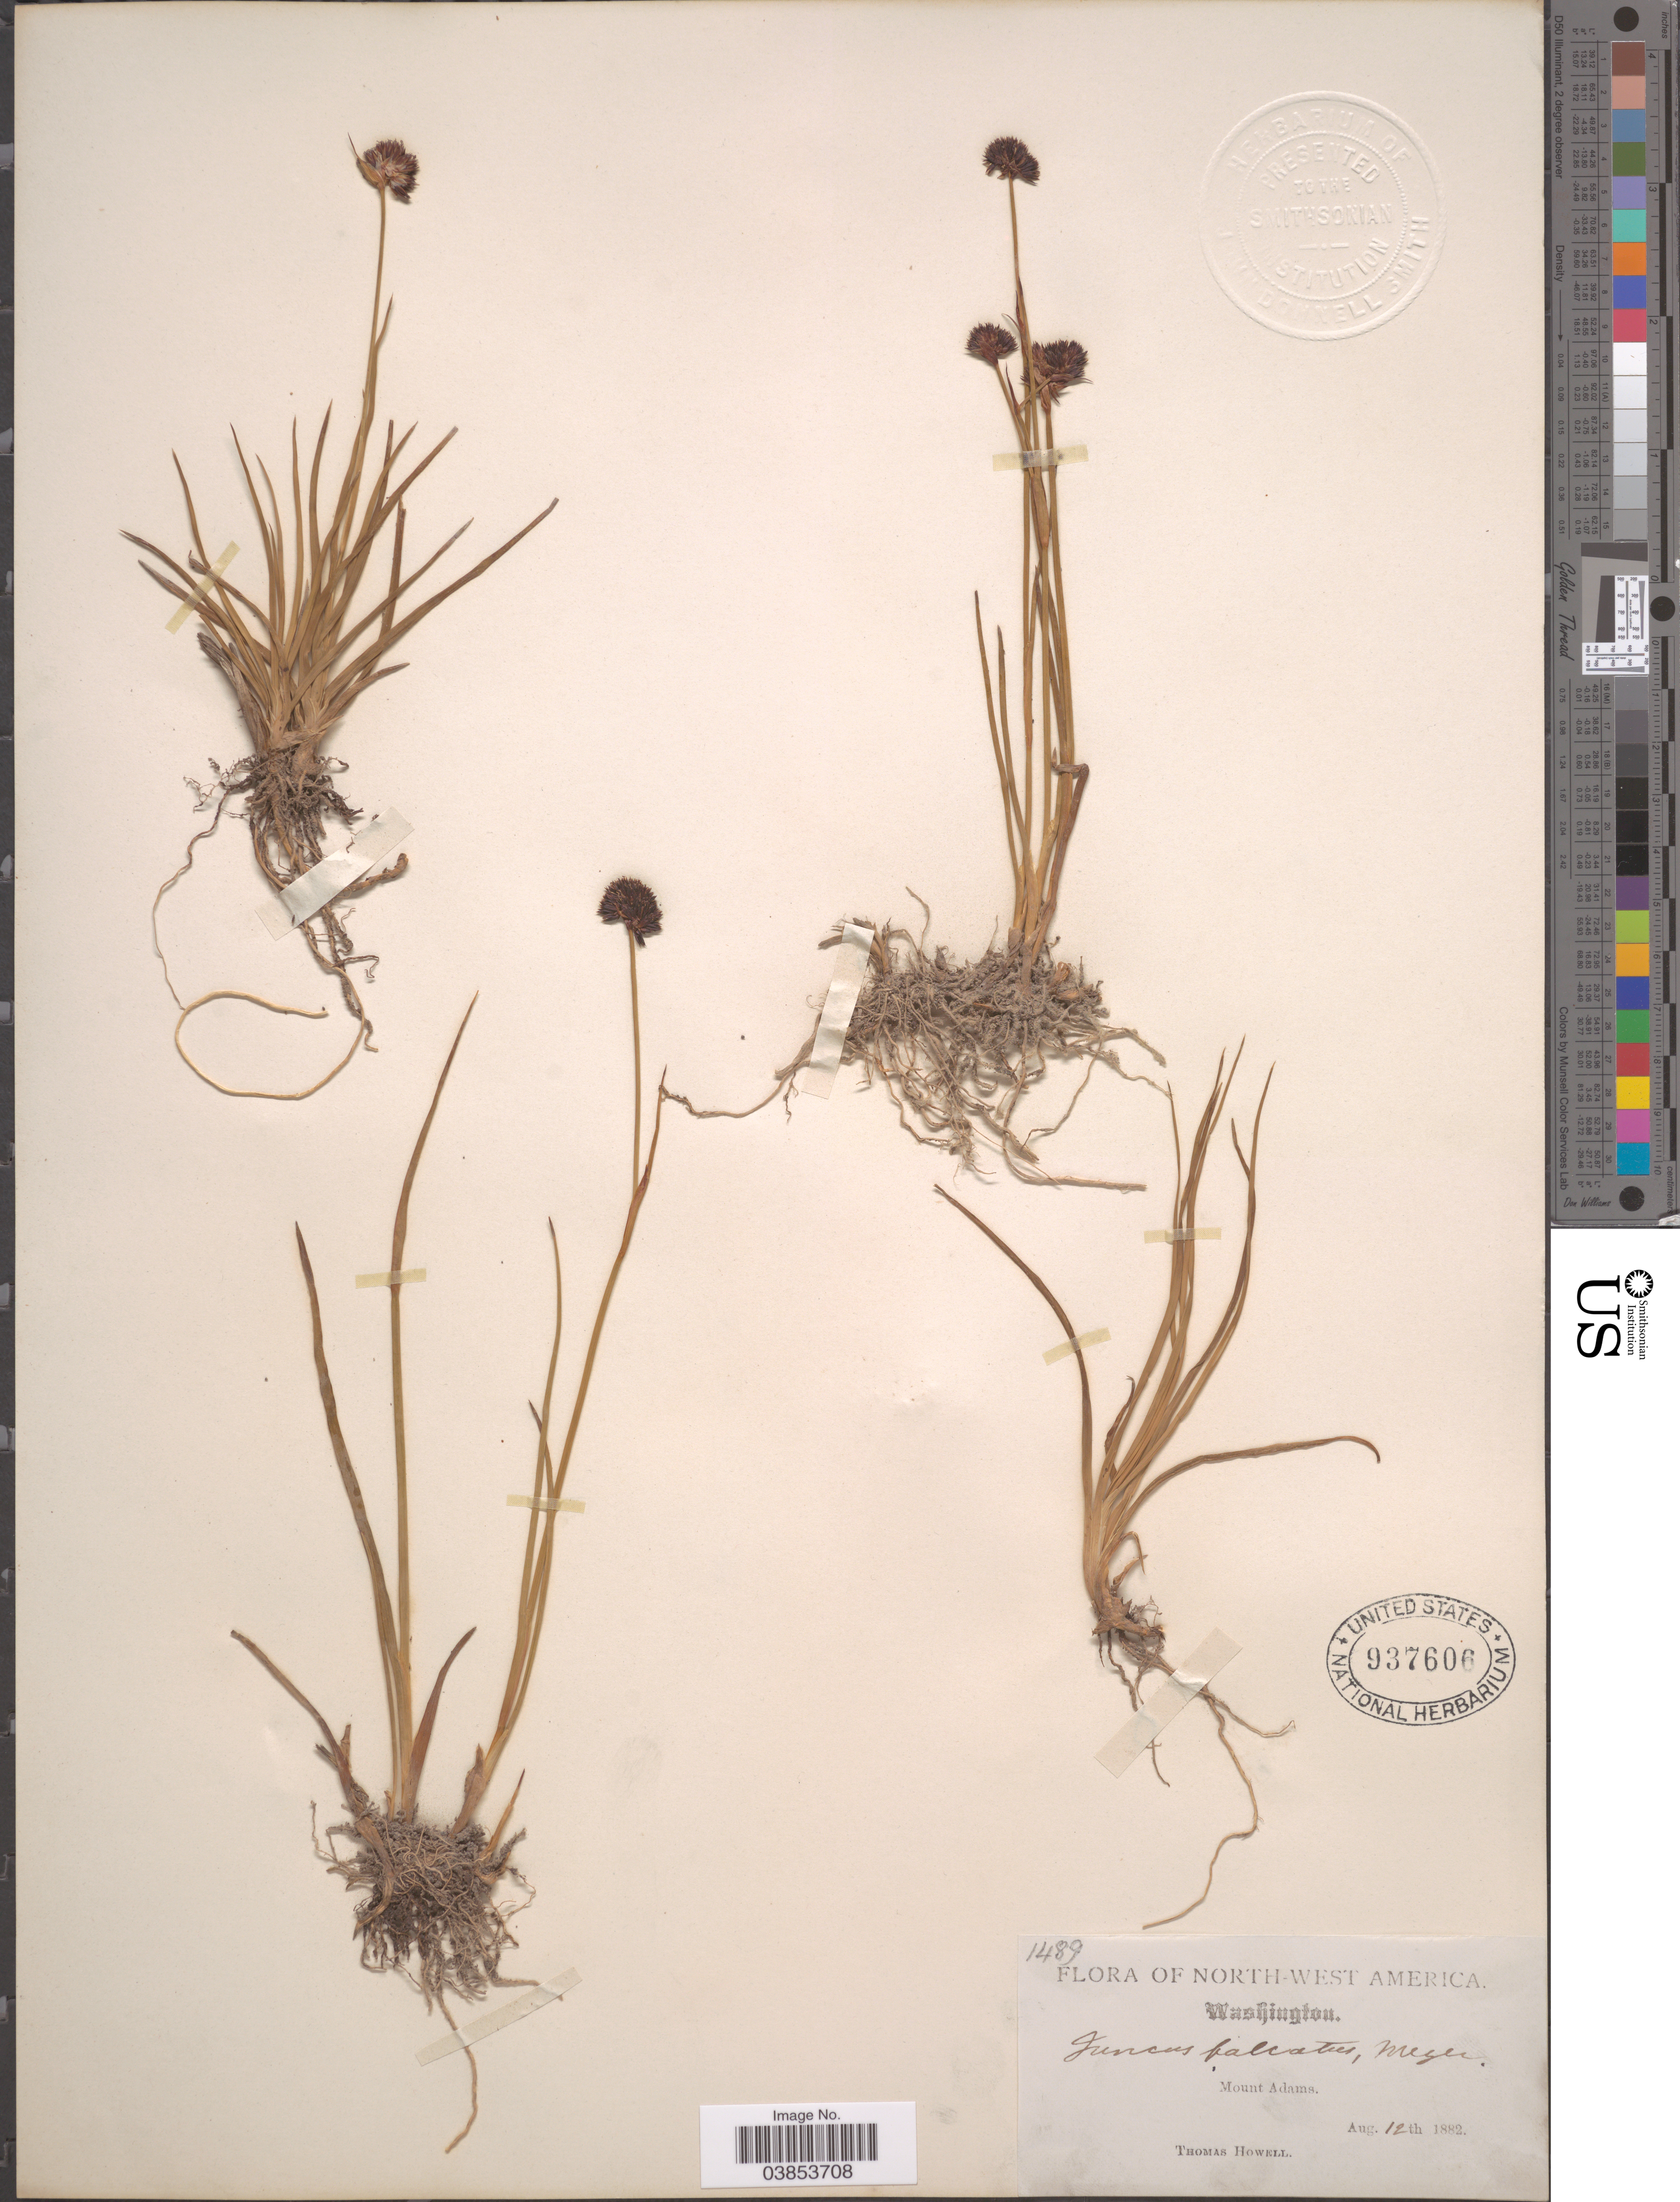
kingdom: Plantae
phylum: Tracheophyta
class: Liliopsida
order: Poales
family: Juncaceae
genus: Juncus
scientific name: Juncus falcatus var. alaskensis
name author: Coville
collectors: T. Howell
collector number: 1489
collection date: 1882-08-12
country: United States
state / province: Washington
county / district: Yakima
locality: North-West America. Mount Adams.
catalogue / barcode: US 937606